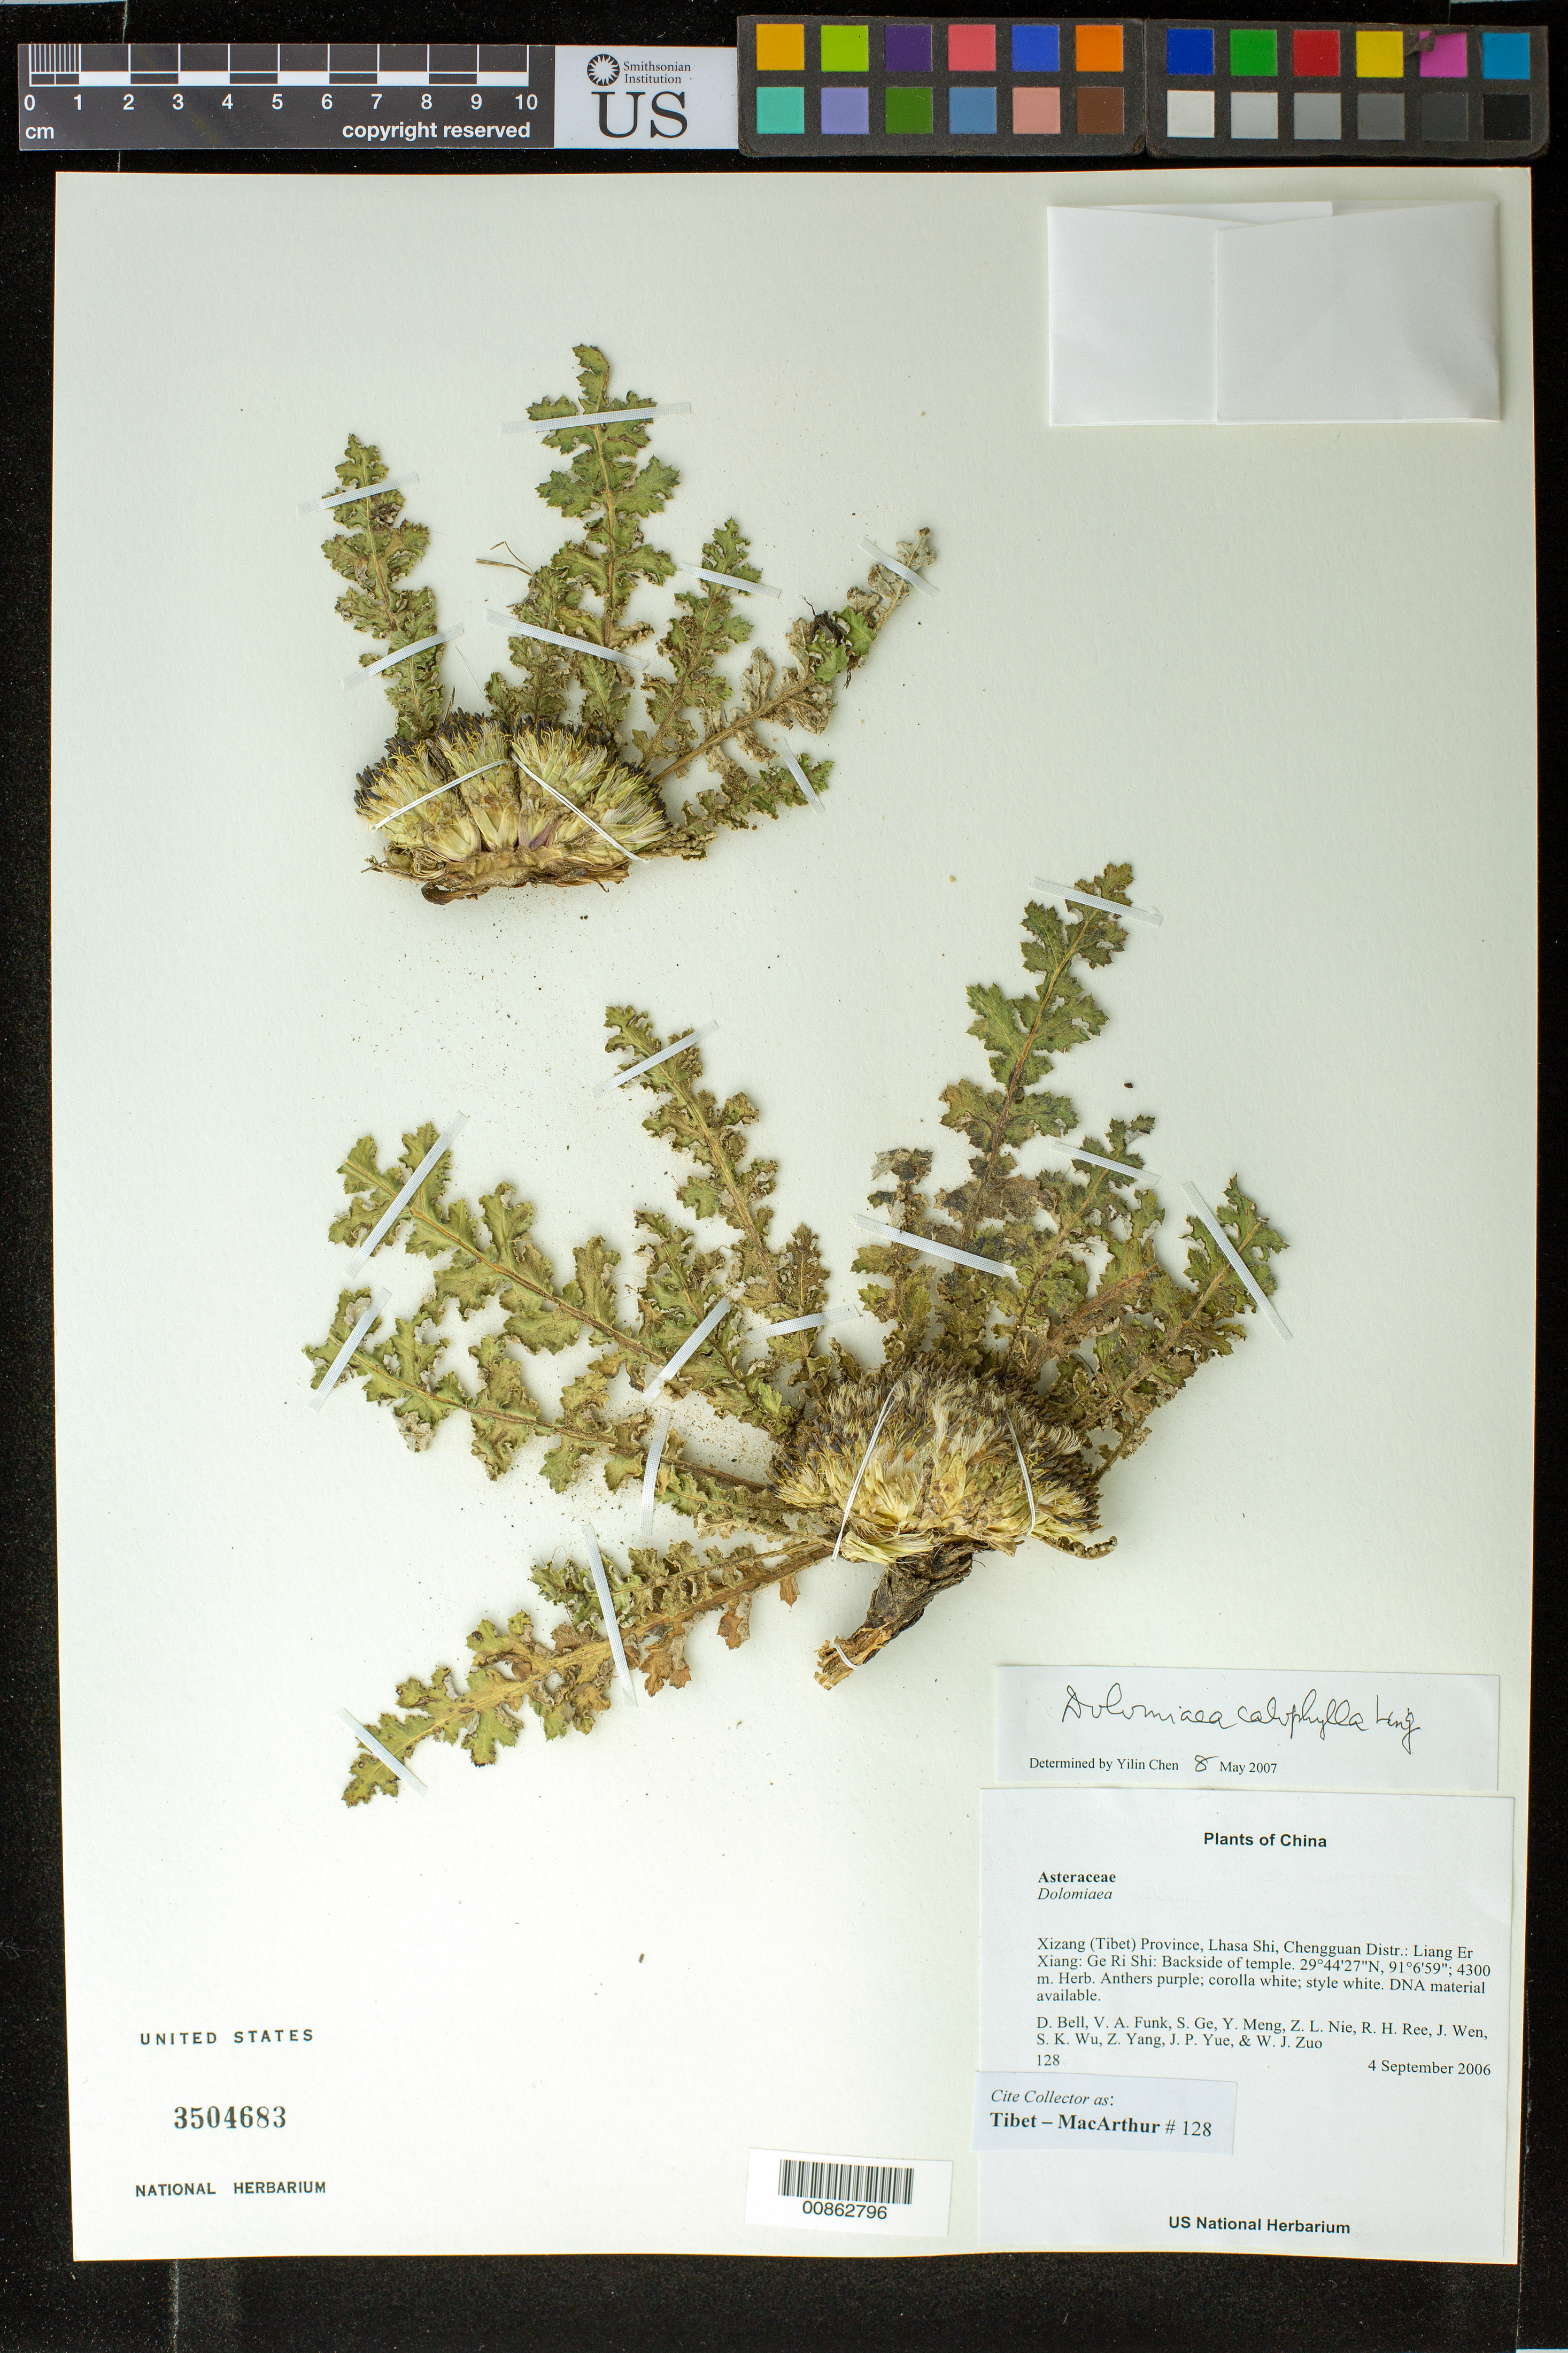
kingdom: Plantae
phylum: Tracheophyta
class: Magnoliopsida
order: Asterales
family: Asteraceae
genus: Dolomiaea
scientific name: Dolomiaea calophylla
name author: Ling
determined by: Yilin Chen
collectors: Tibet-MacArthur, D. A. Bell, V. Funk, S. Ge, Y. Meng, Z. Nie, R. Ree, J. Wen, S. K. Wu, Z. Yang, J. Yue & W. Zuo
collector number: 128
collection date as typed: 04 Sep 2006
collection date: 2006-09-04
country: China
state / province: Xizang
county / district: Lhasa Shi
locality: Chengguan Distr.: Liang Er Xiang: Ge Ri Shi. Backside of temple.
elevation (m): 4300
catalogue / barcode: US 3504683